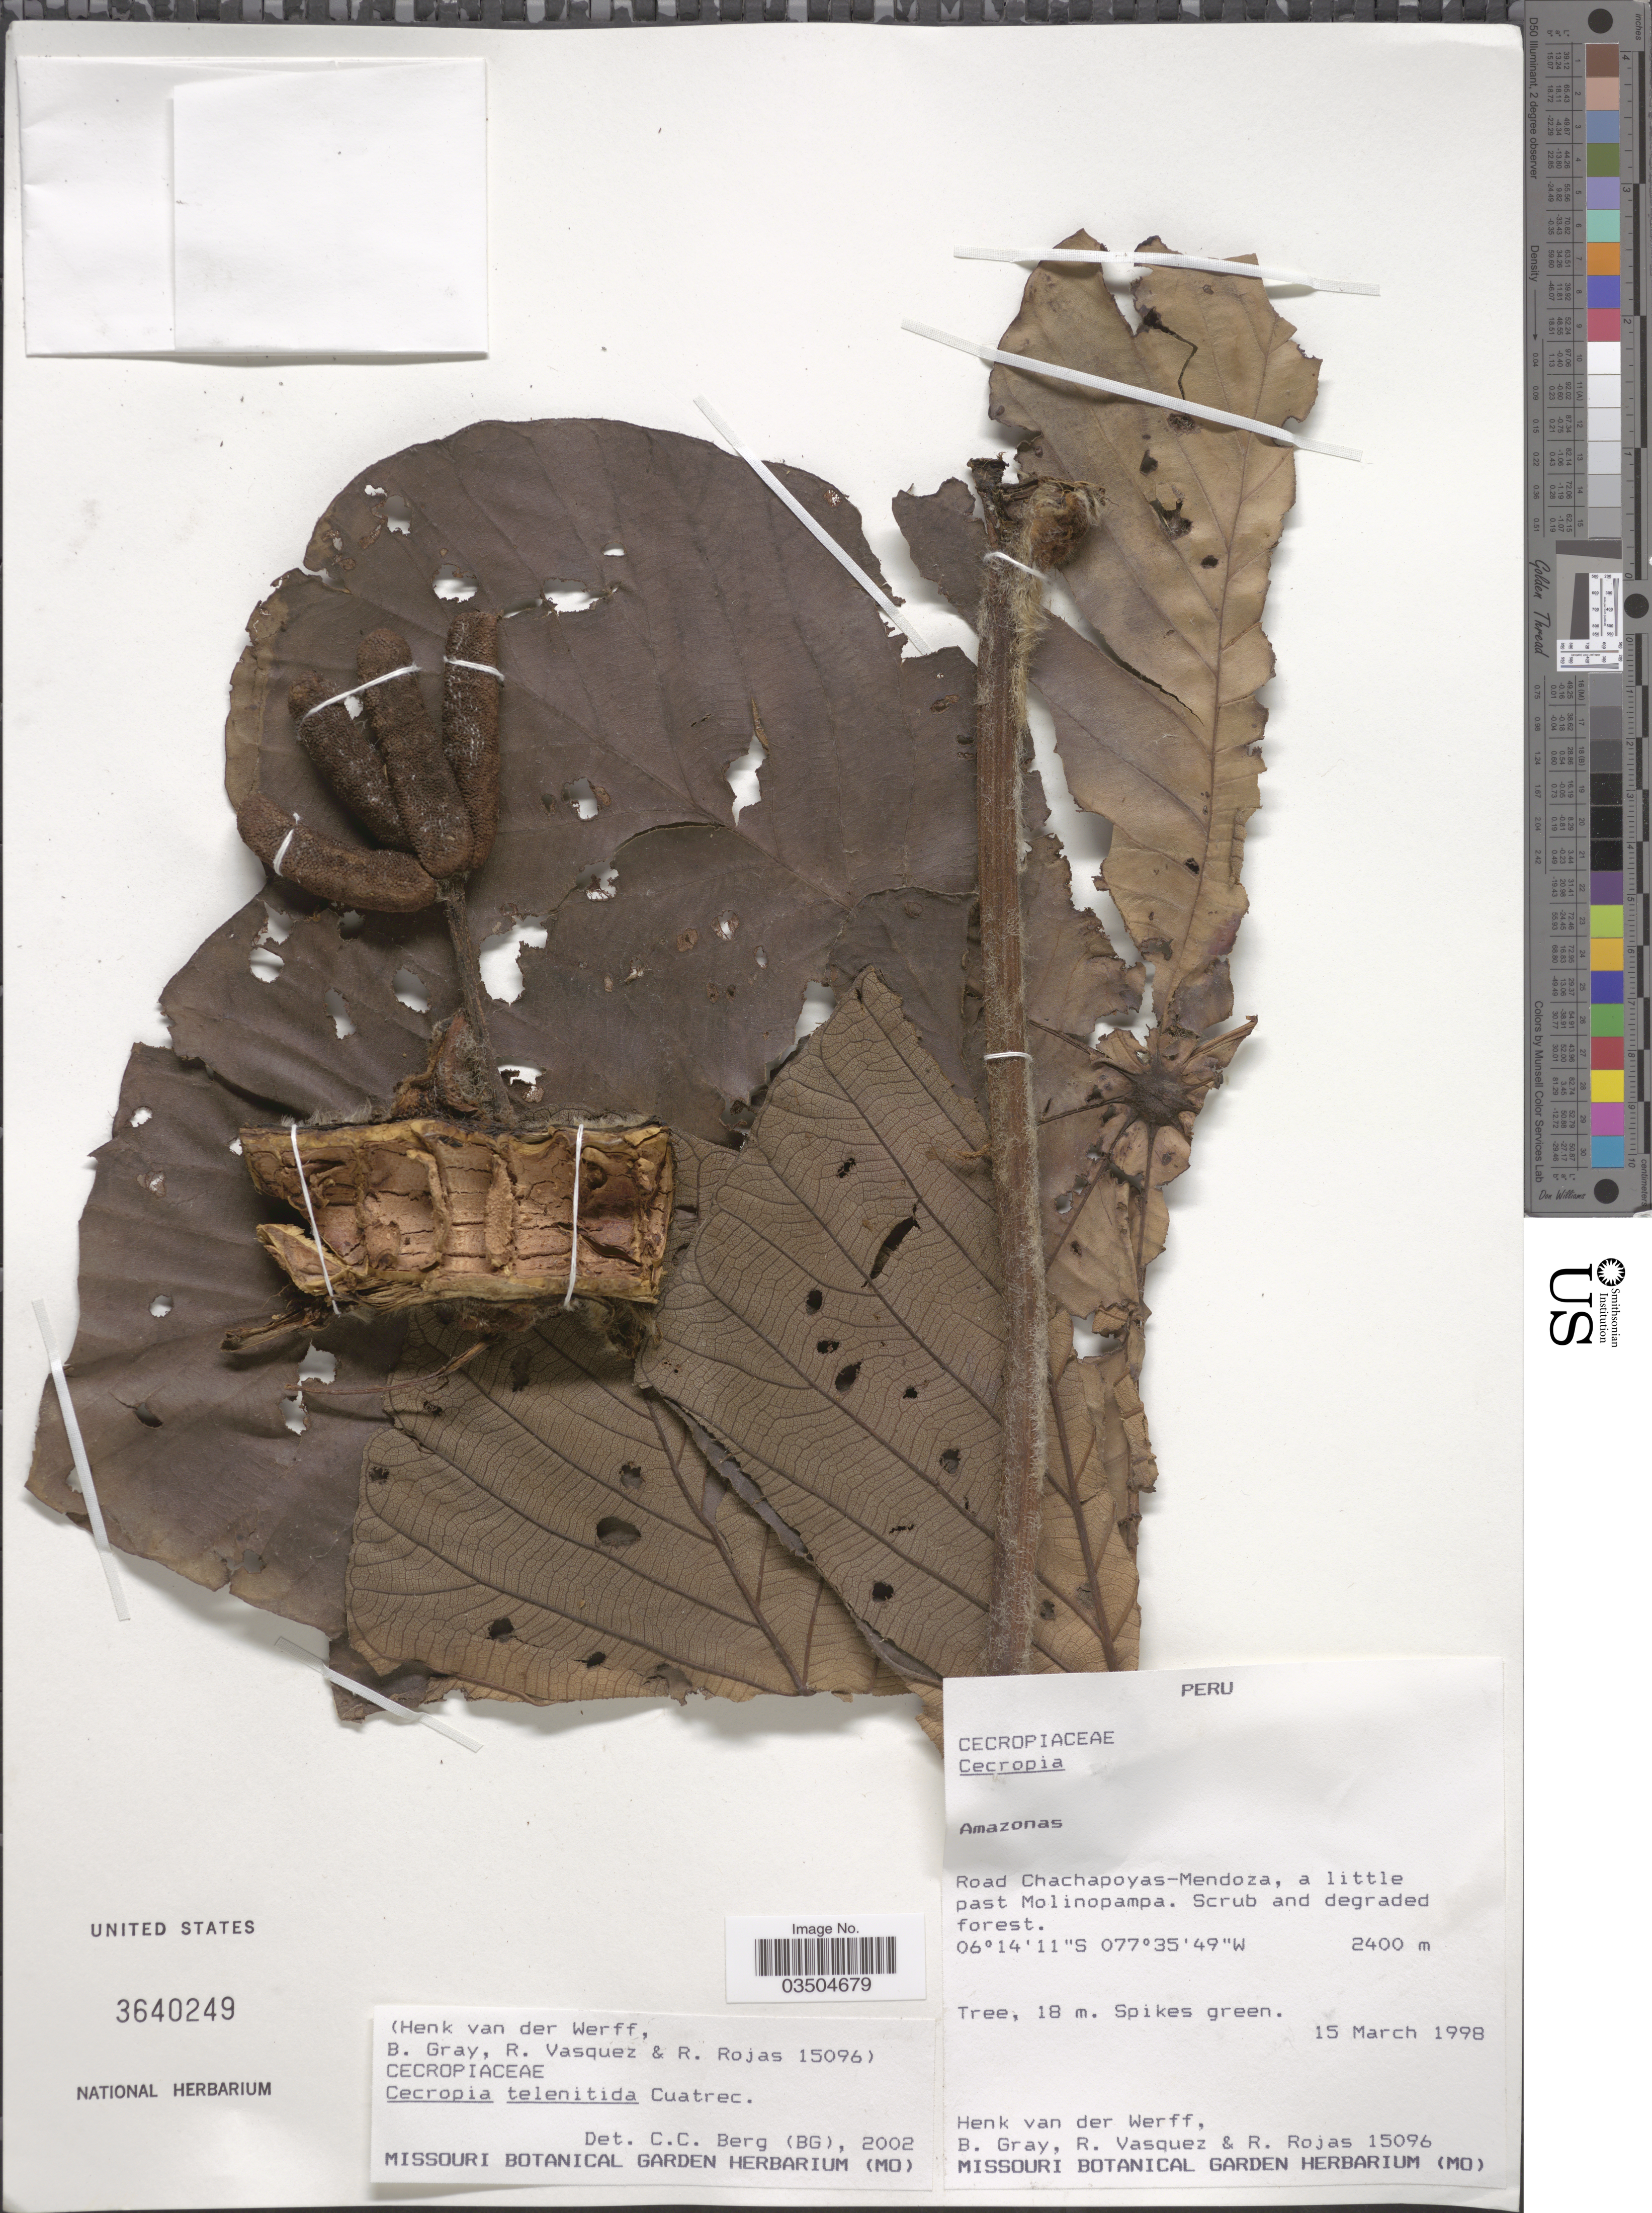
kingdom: Plantae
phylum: Tracheophyta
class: Magnoliopsida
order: Rosales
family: Urticaceae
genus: Cecropia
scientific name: Cecropia telenitida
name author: Cuatrec.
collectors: H. van der Werff, B. Gray, R. Vasquez & R. Rojas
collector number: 15096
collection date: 1998-03-15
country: Peru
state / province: Amazonas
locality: Road Chachapoyas-Mendoza, a little past Molinopampa.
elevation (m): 2400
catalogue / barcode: US 3640249